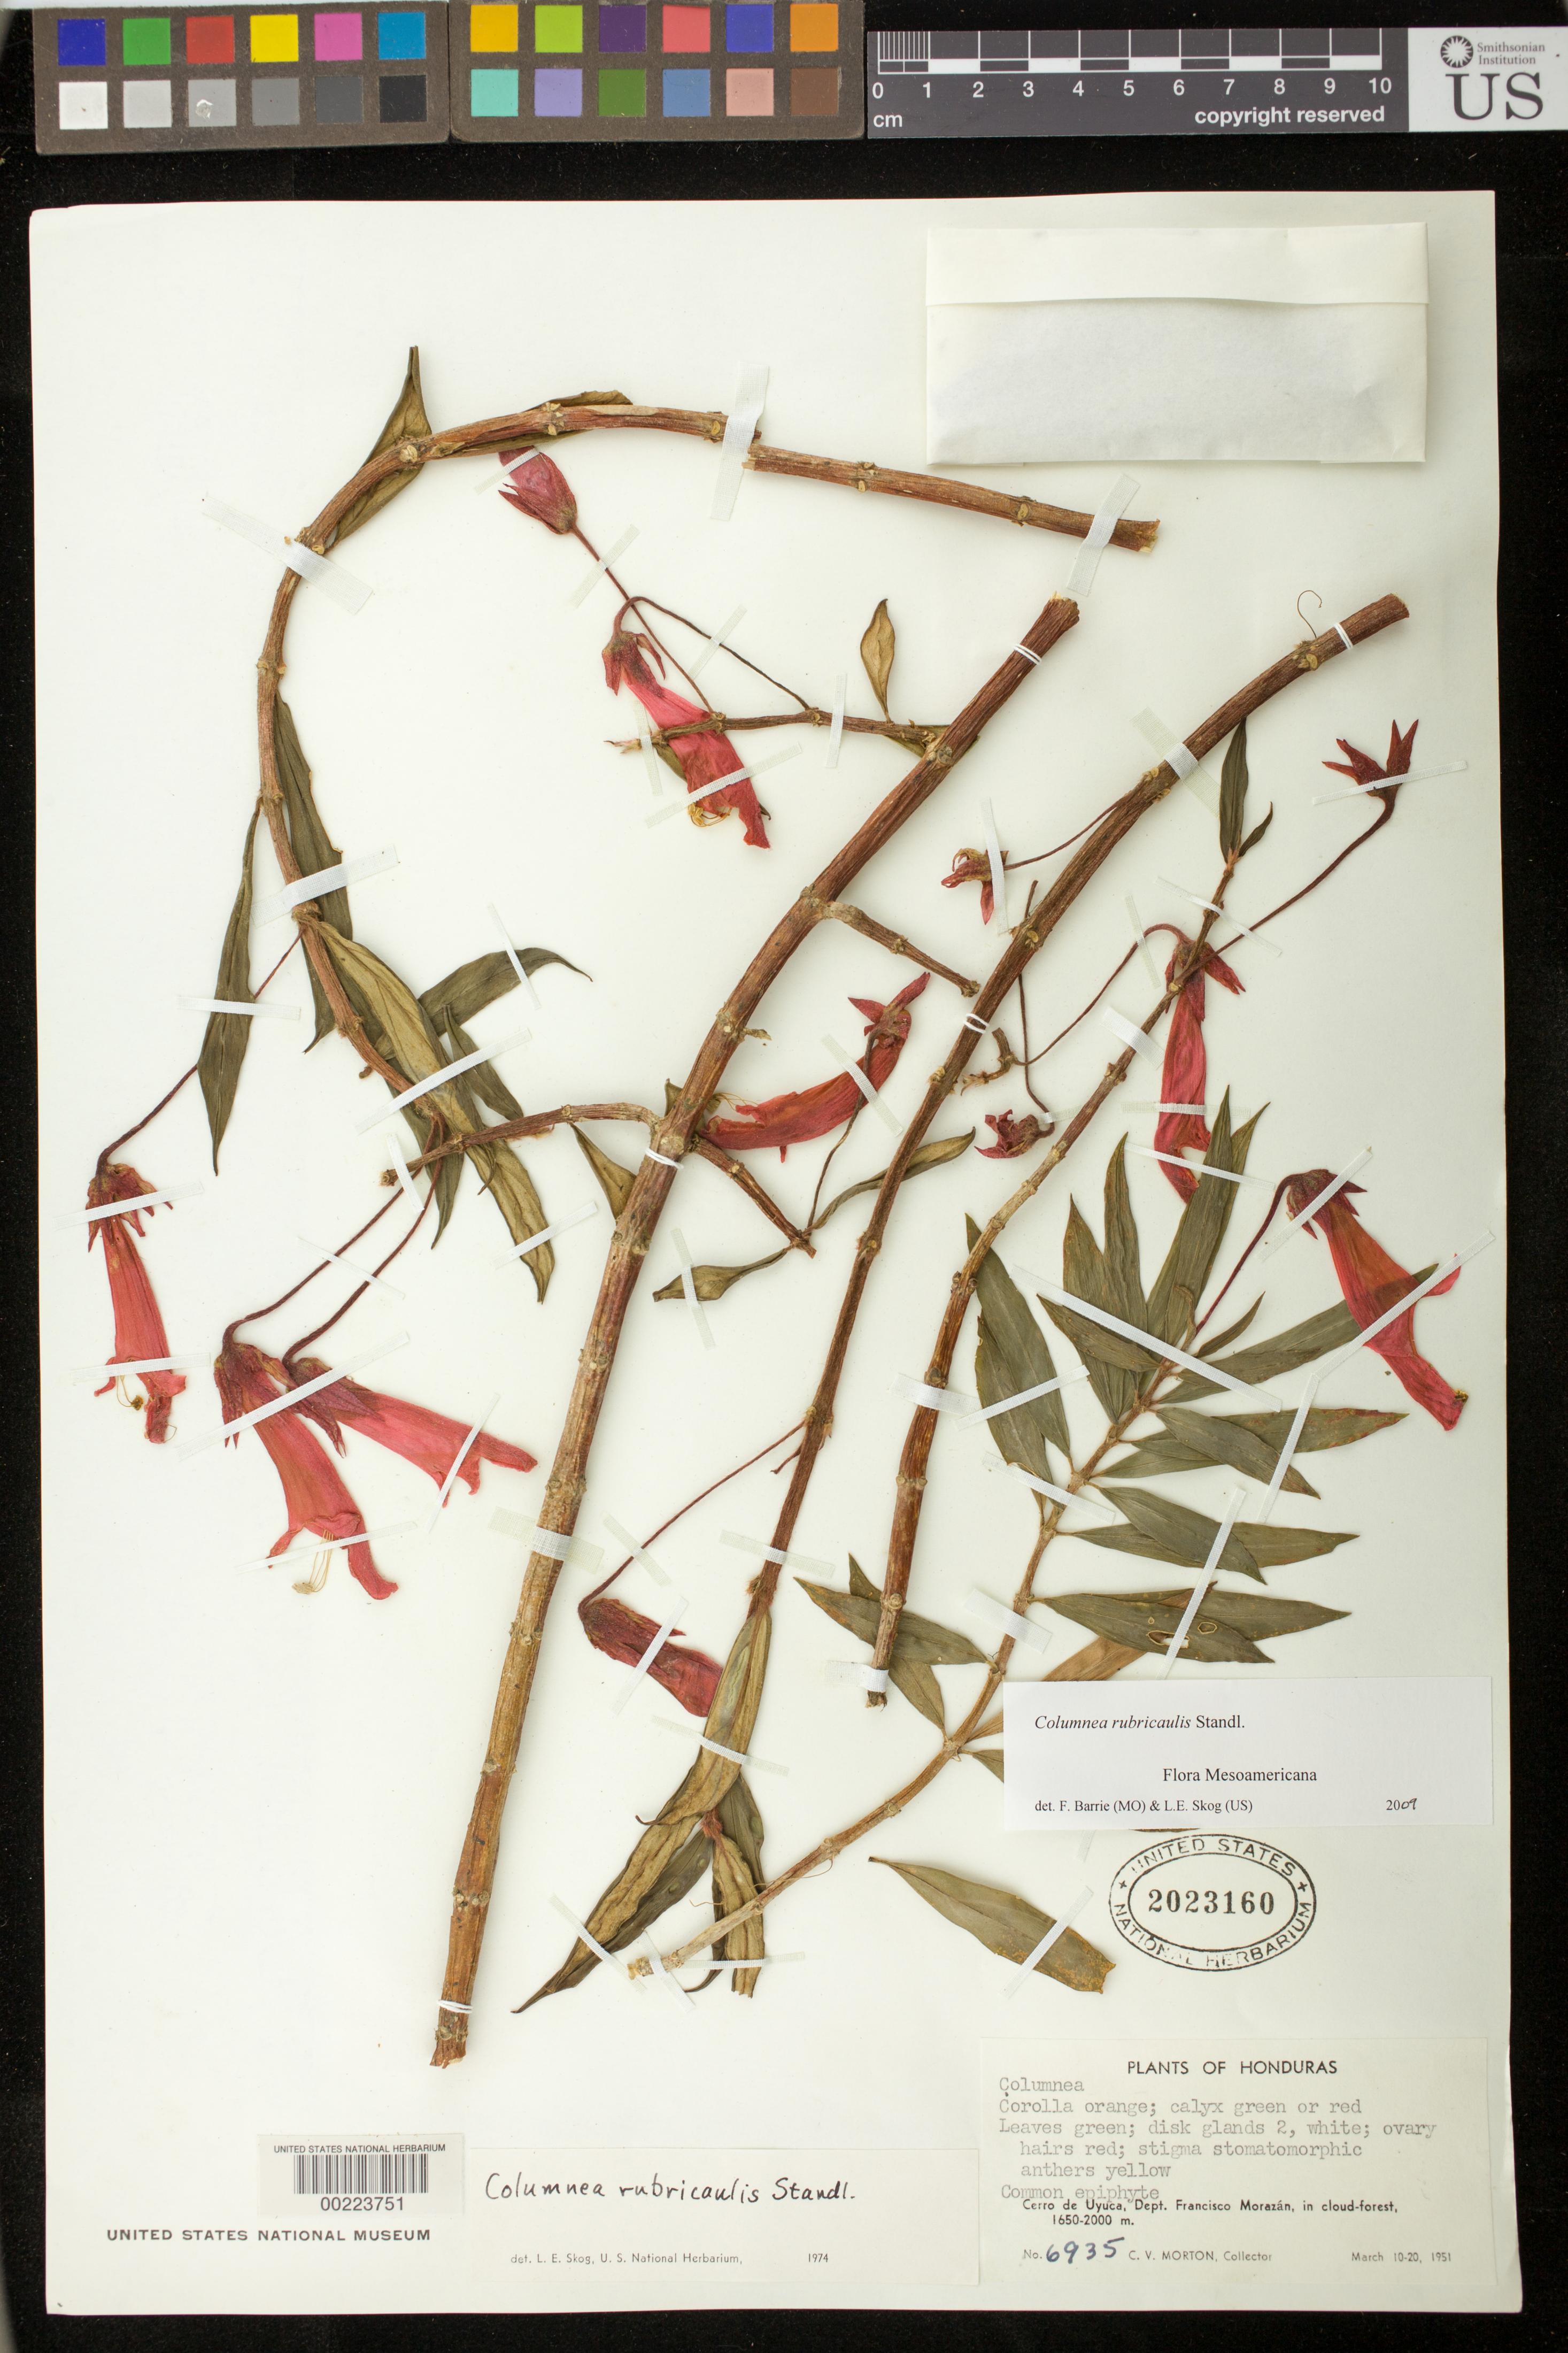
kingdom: Plantae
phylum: Tracheophyta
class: Magnoliopsida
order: Lamiales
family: Gesneriaceae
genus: Columnea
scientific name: Columnea rubricaulis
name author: Standl.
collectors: C. V. Morton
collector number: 6935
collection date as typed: Mar 1951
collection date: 1951-03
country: Honduras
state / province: Fco. Morazán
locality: Cerro de Uyuca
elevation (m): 1650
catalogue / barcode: US 2023160